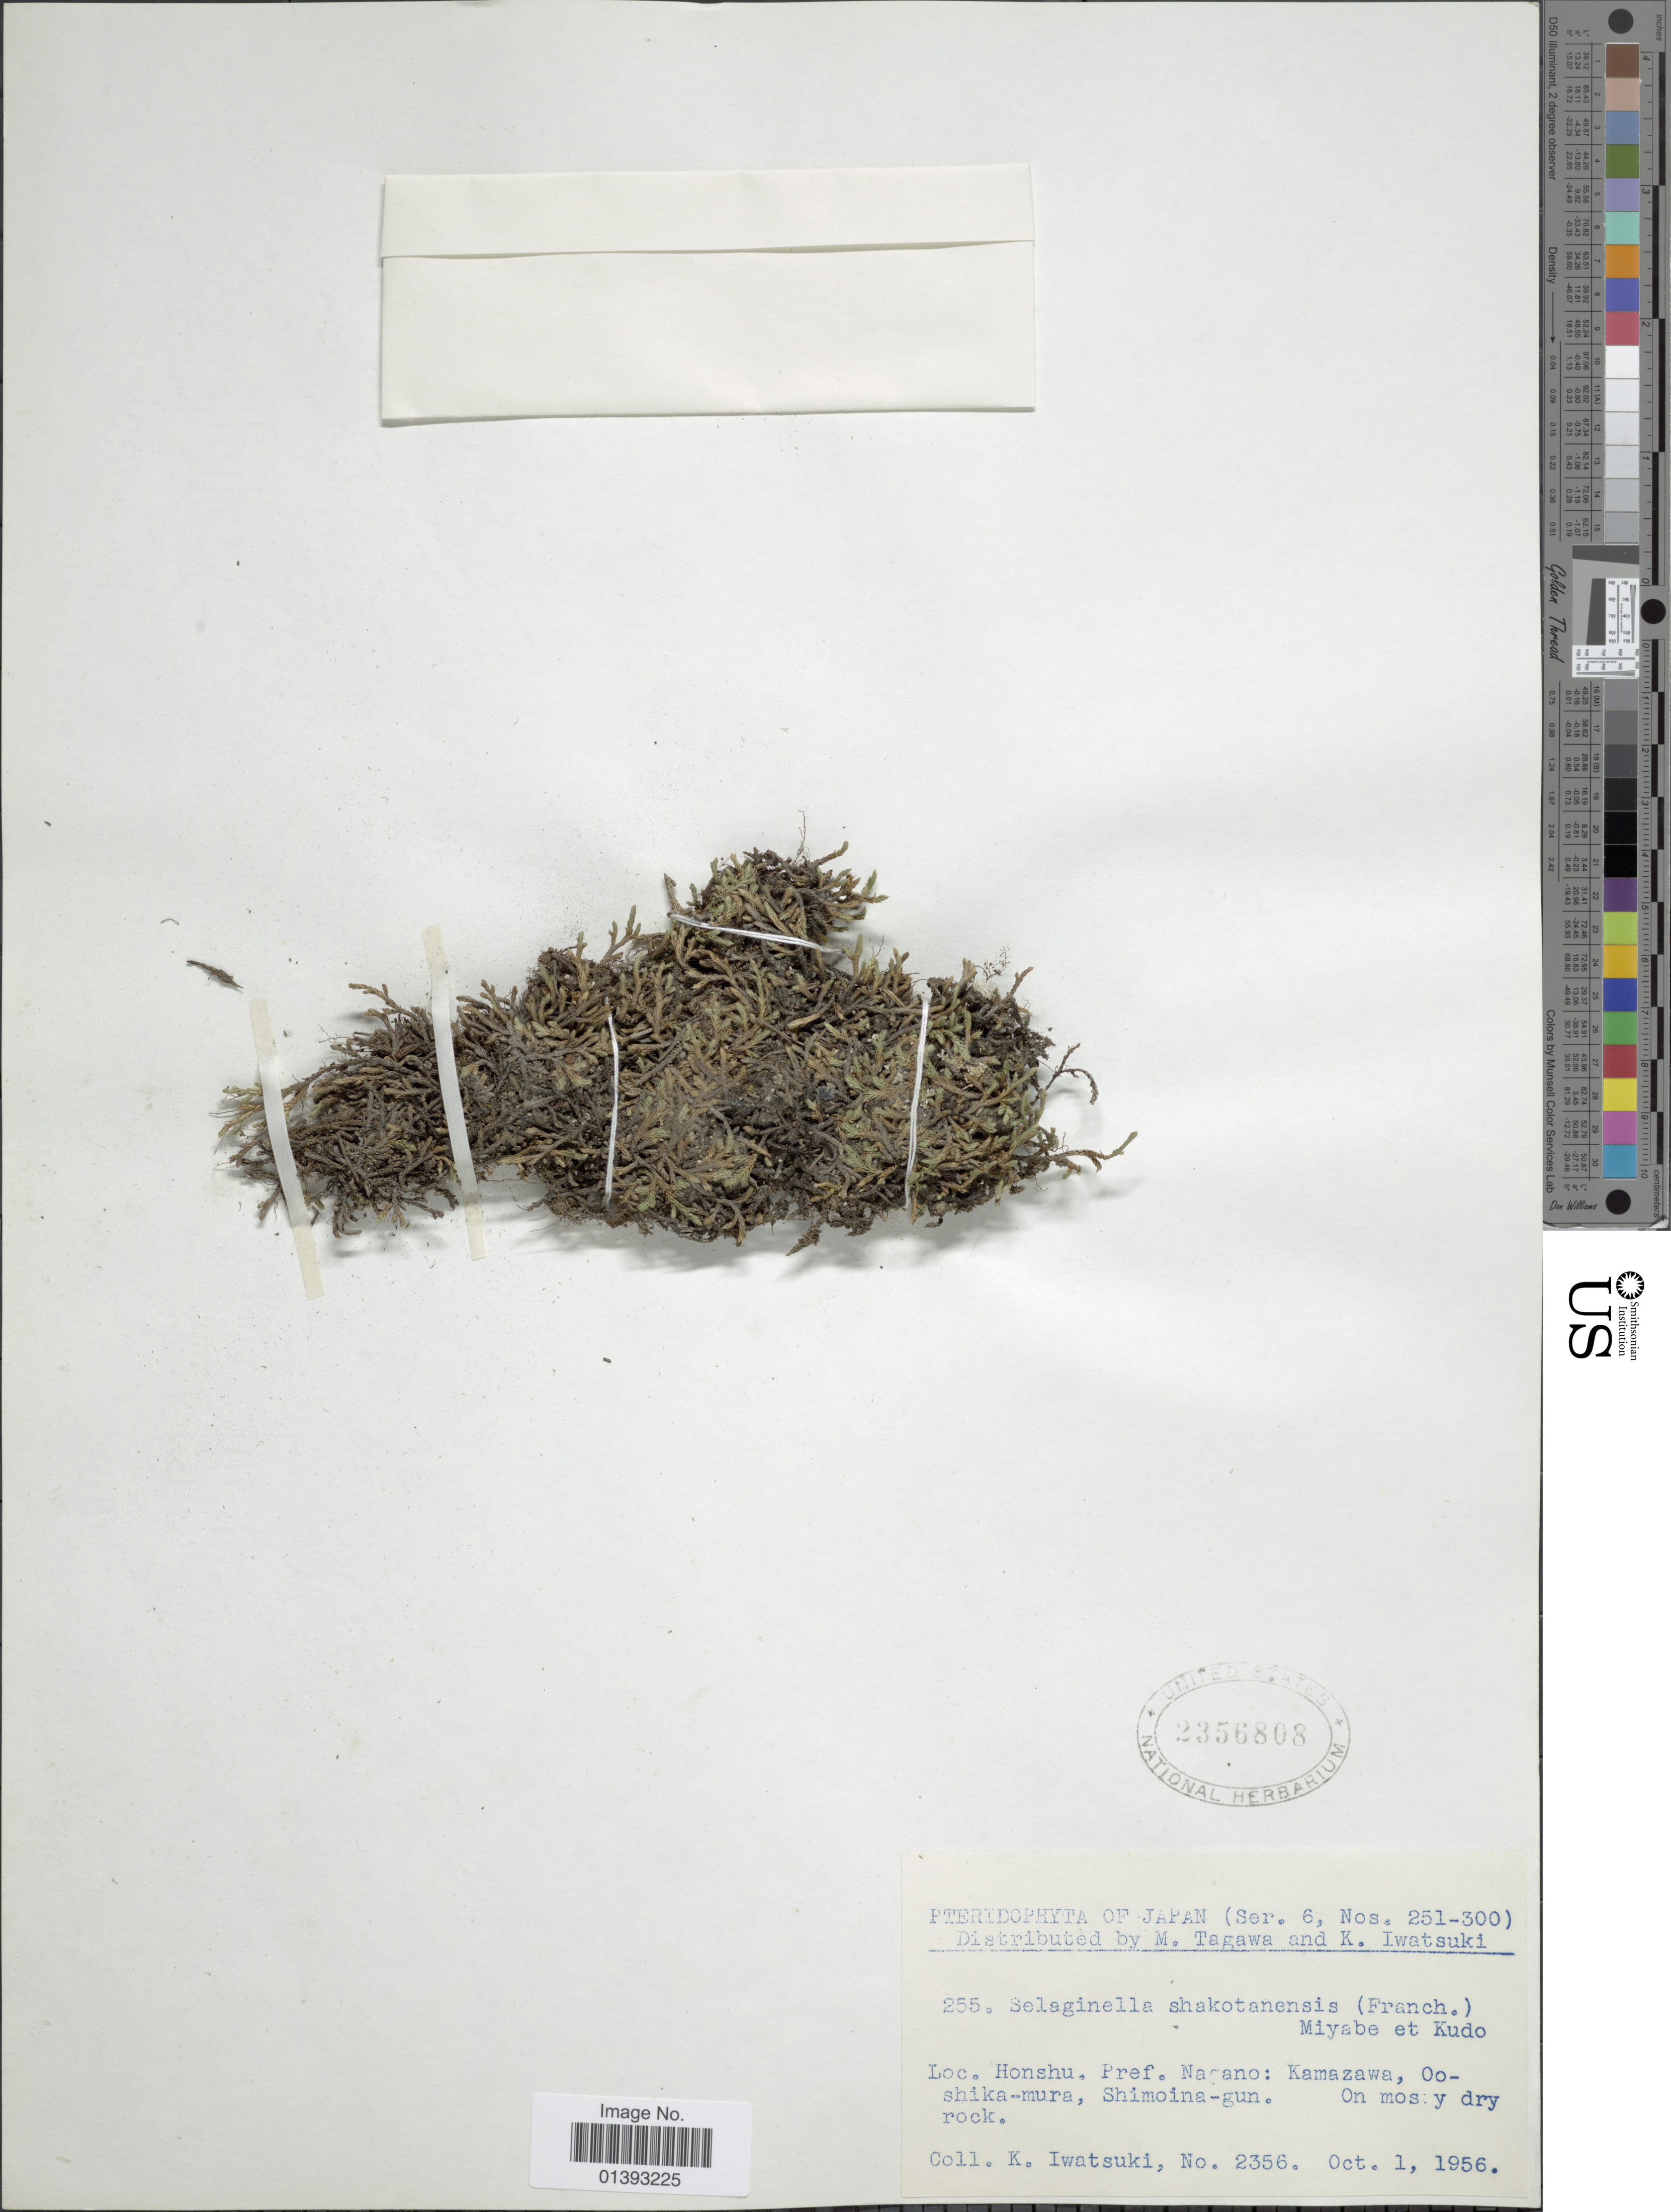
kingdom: Plantae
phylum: Tracheophyta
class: Lycopodiopsida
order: Selaginellales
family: Selaginellaceae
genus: Selaginella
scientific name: Selaginella shakotanensis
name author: (Franch. ex Takeda) Miyabe & Kudô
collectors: K. Iwatsuki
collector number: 2356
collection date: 1956-10-01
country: Japan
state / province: Nagano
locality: Honshu, Pref. Nagano: kamazawa, Ooshika-mura, Shimoina-gun, on mossy dry rock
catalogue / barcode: US 2356808